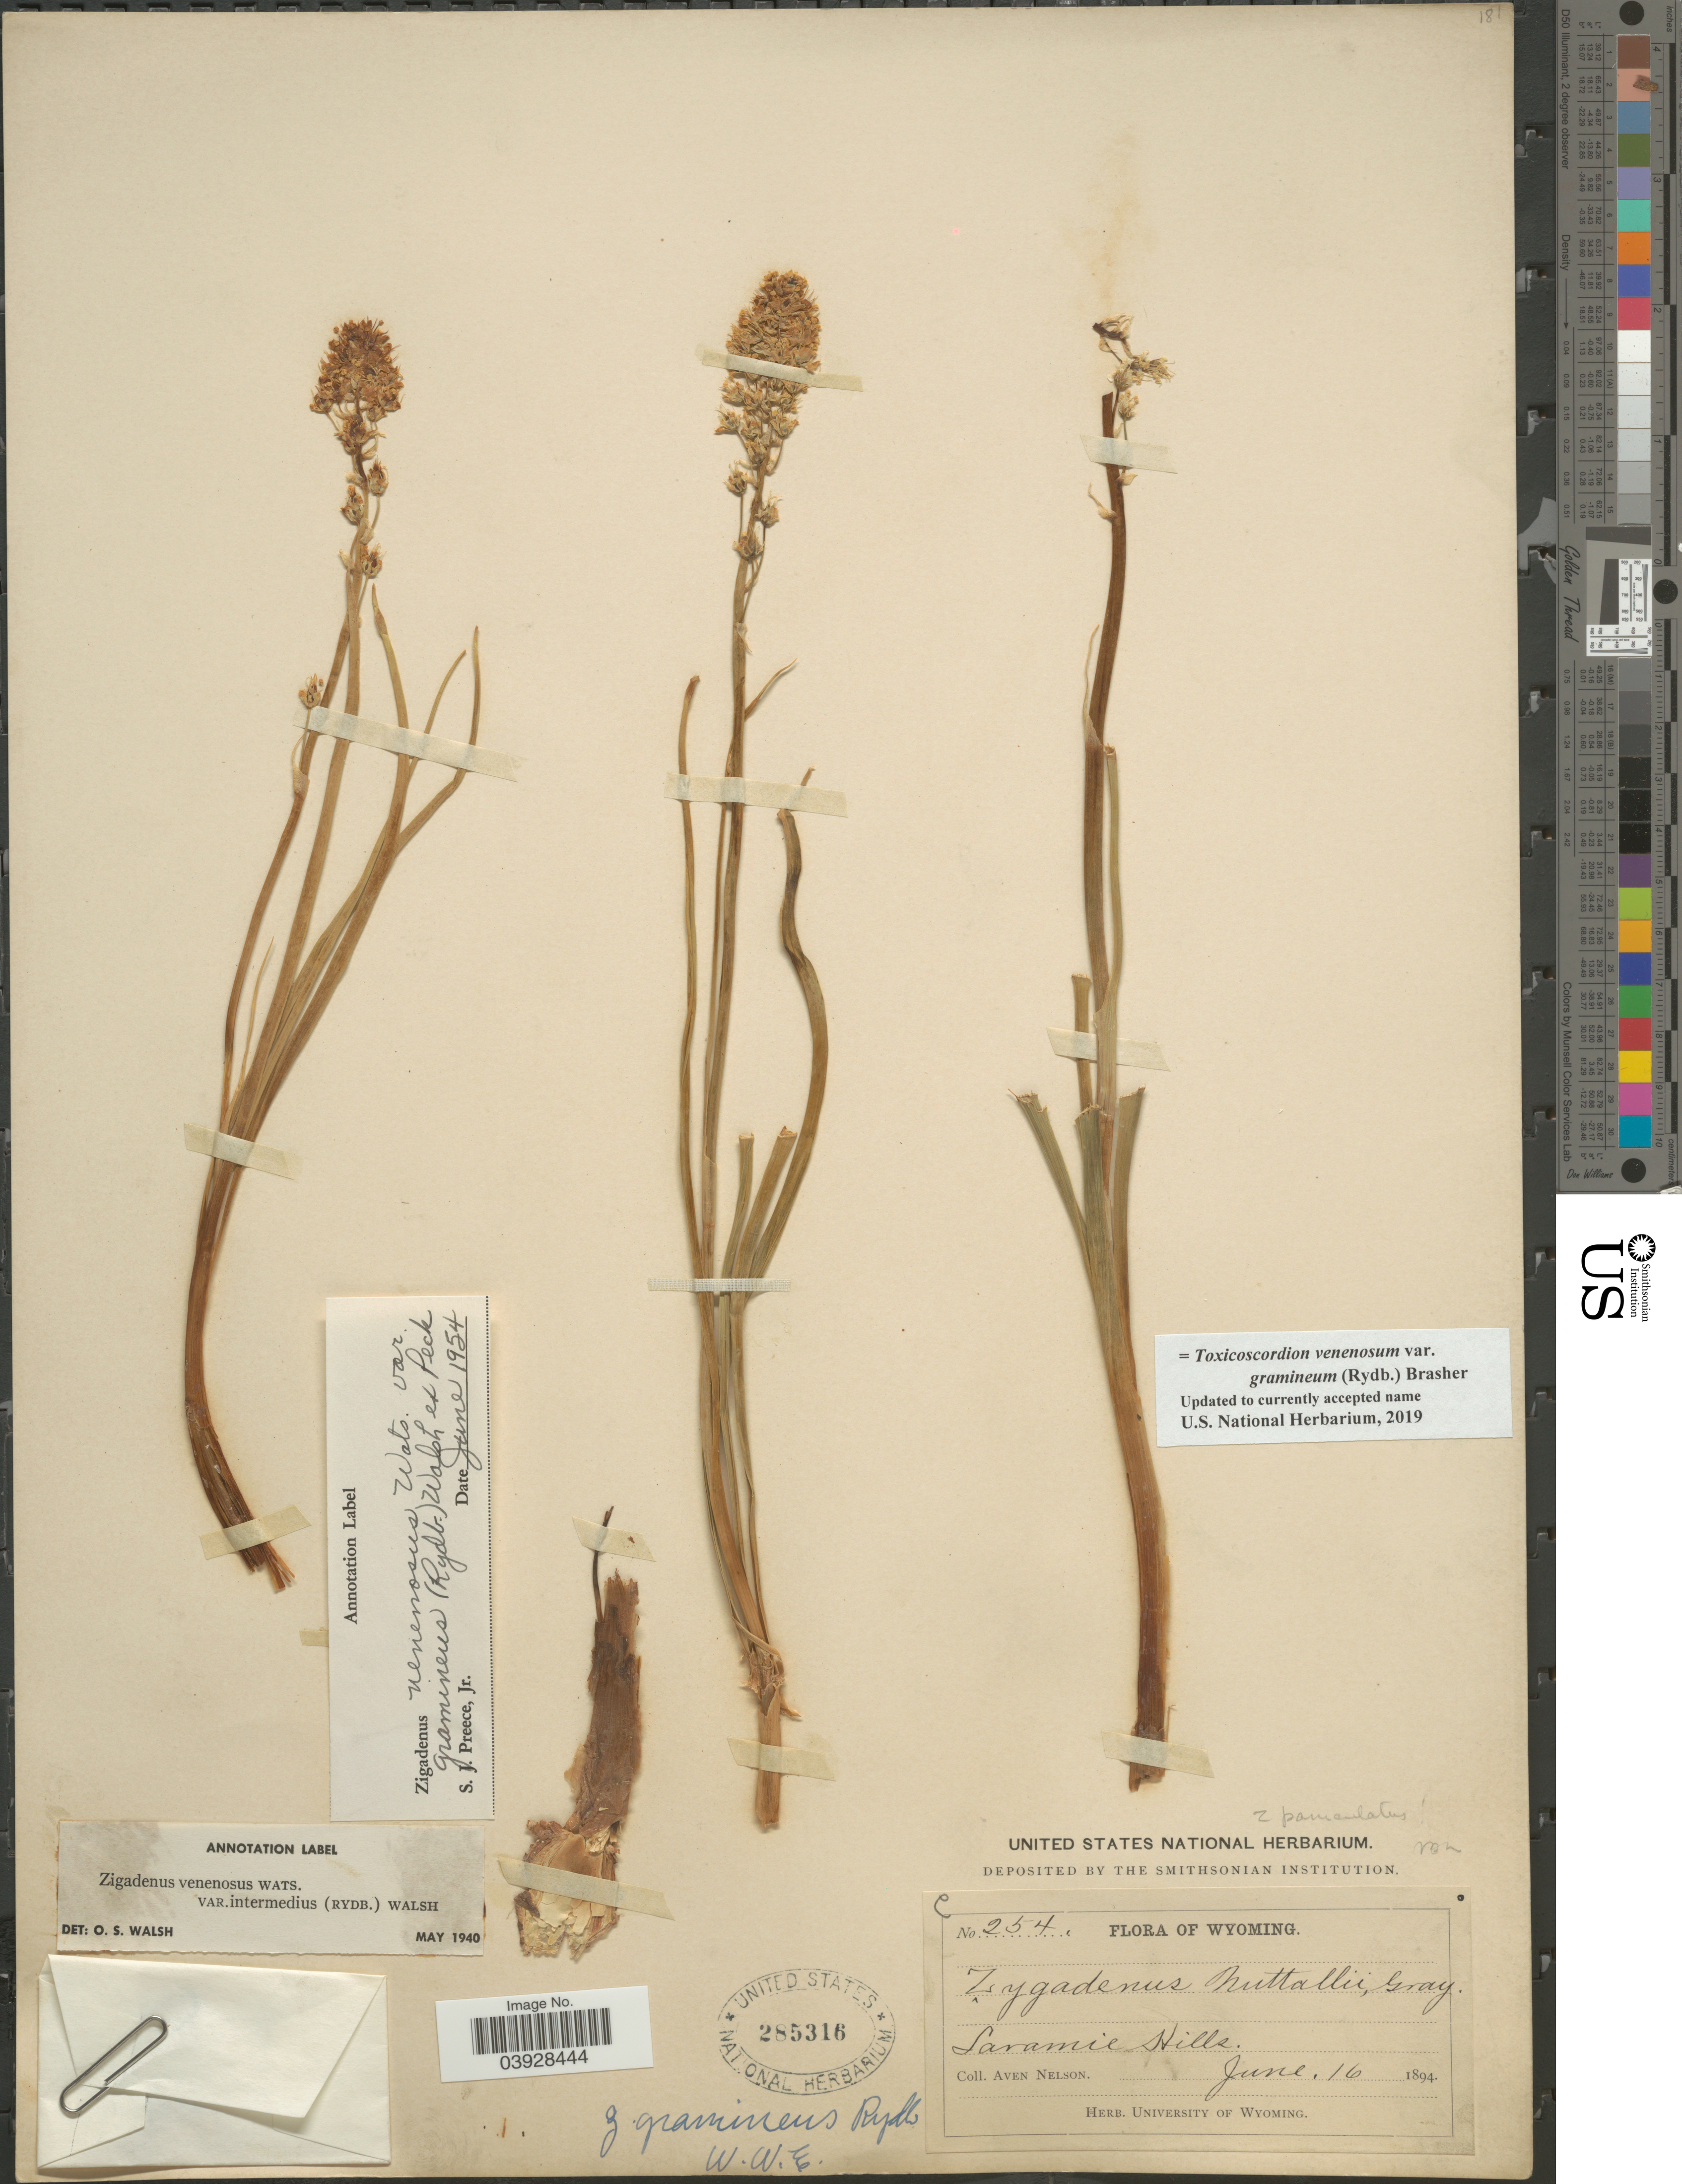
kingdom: Plantae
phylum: Tracheophyta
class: Liliopsida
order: Liliales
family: Melanthiaceae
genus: Toxicoscordion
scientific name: Toxicoscordion venenosum var. gramineum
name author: (Rydb.) Brasher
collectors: A. Nelson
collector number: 254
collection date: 1894-06-16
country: United States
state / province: Wyoming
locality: Laramie Hills.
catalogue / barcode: US 285316